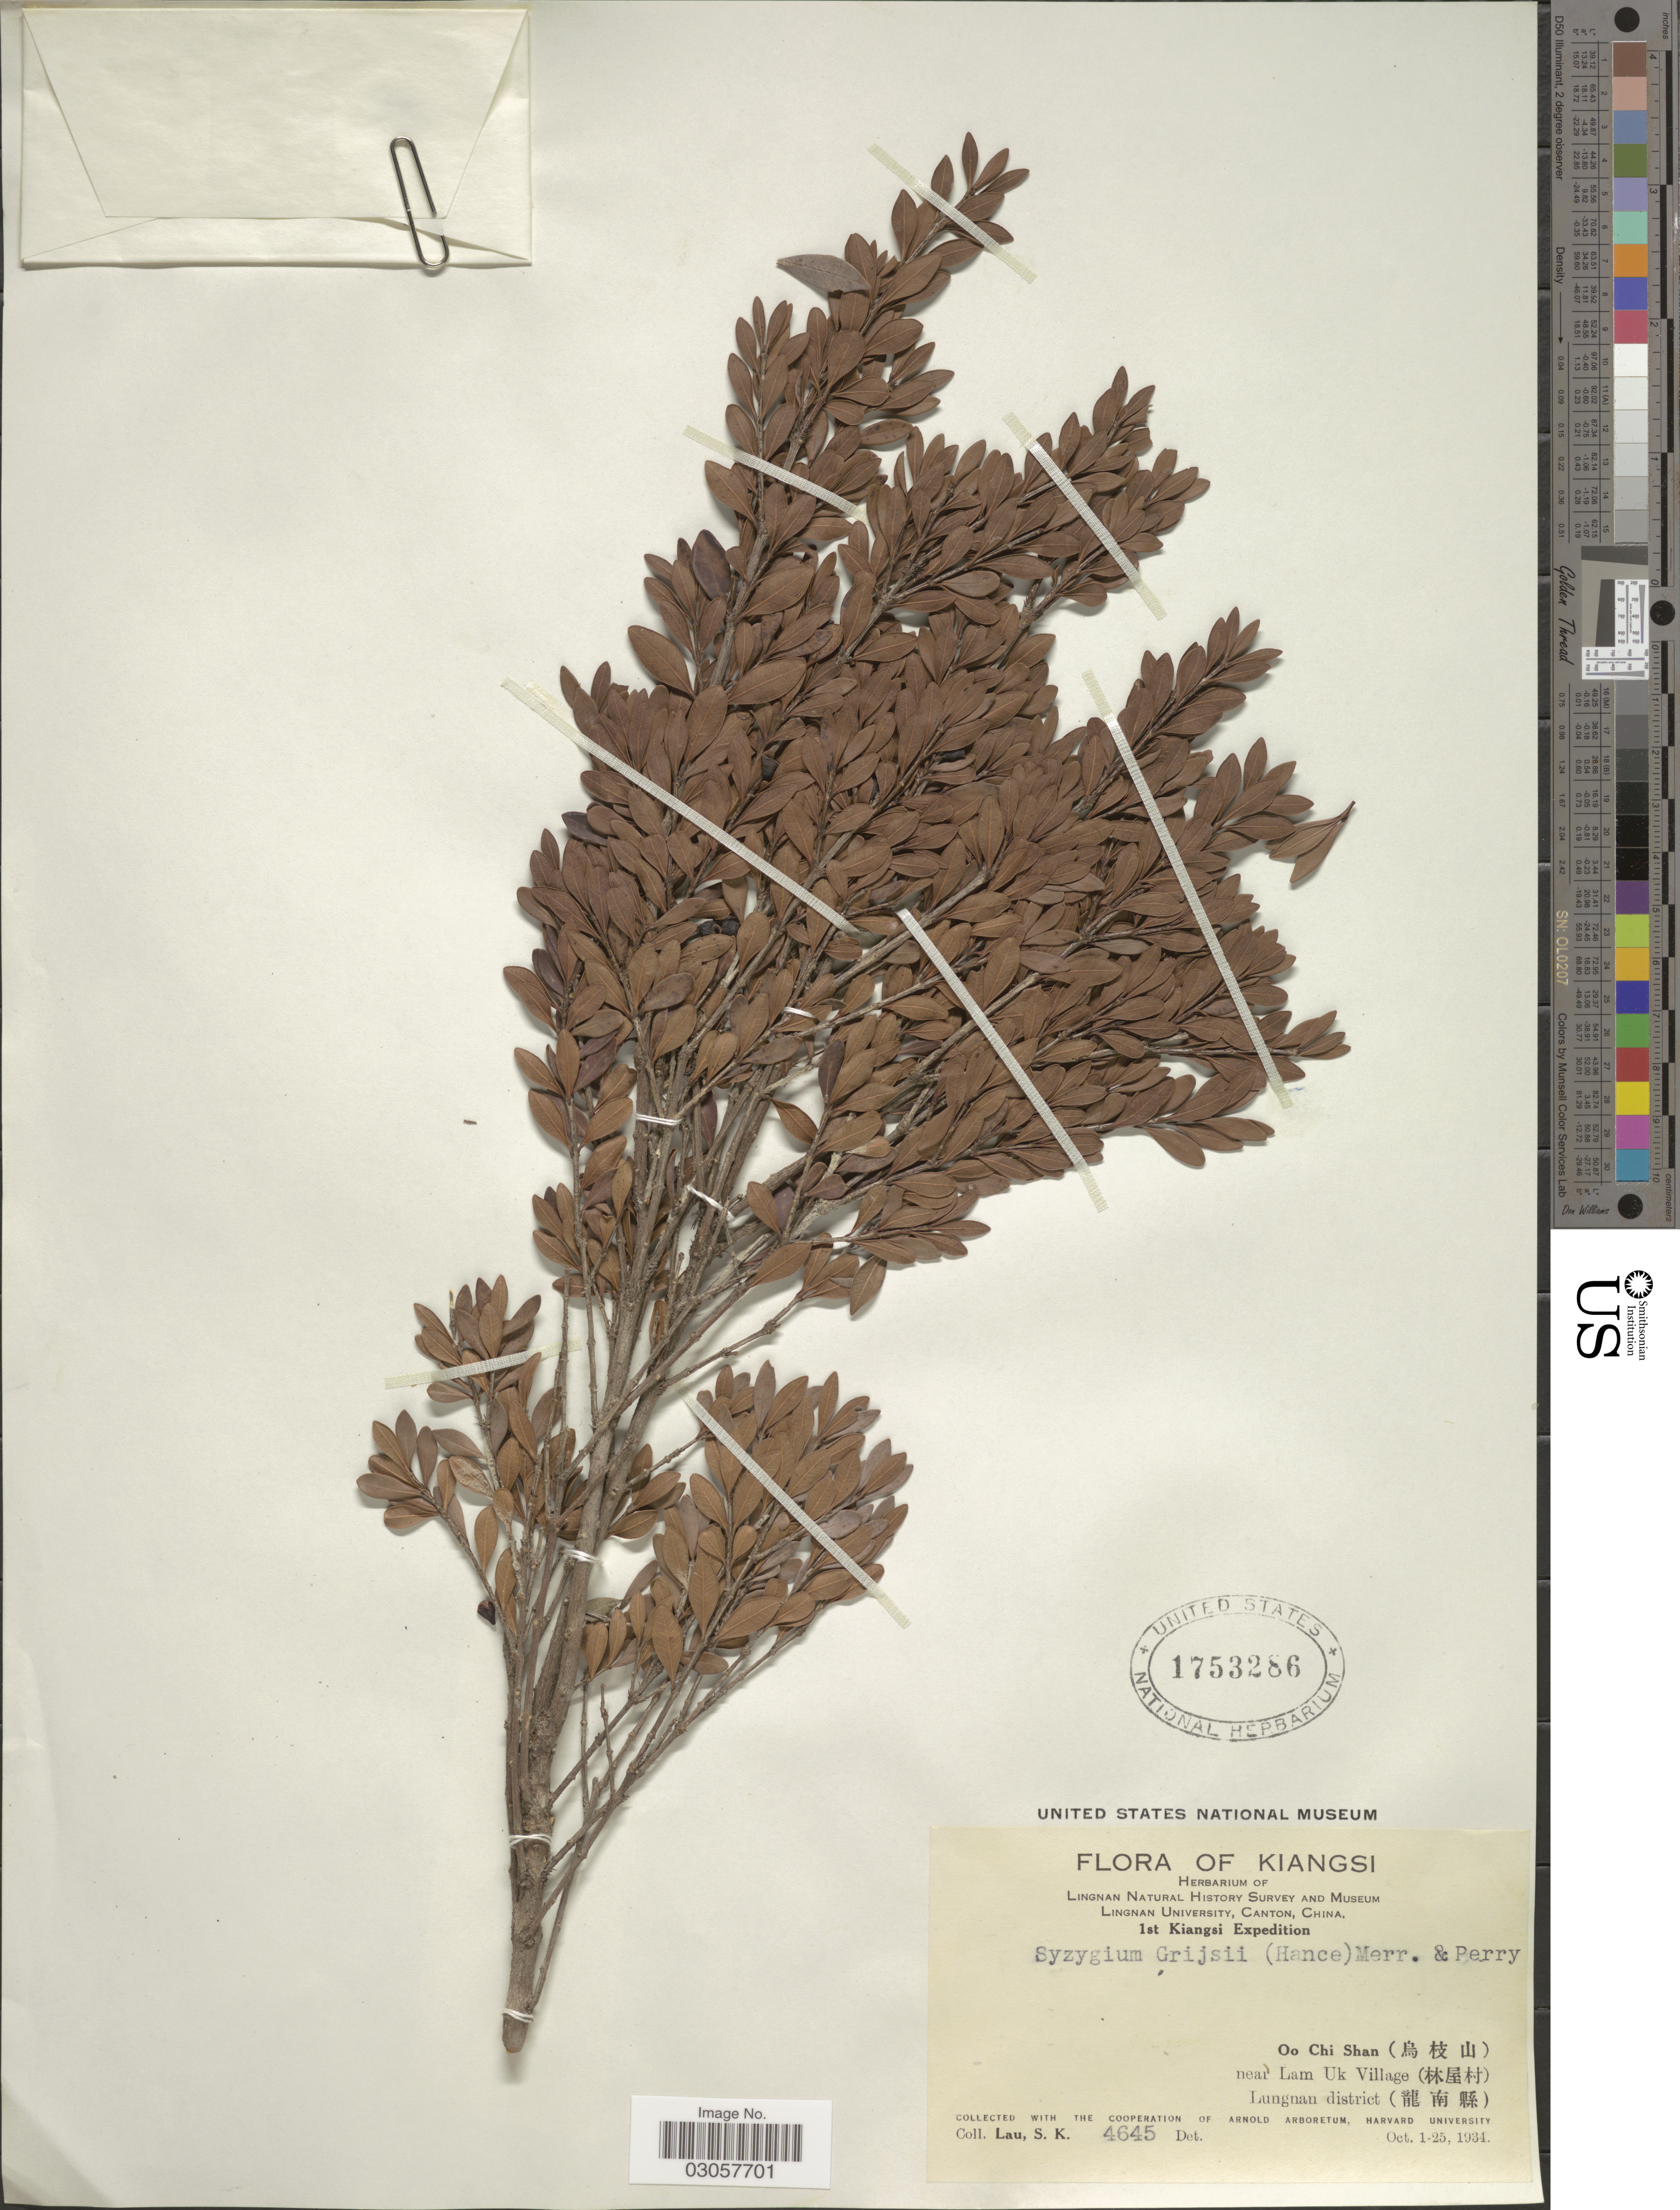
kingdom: Plantae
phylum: Tracheophyta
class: Magnoliopsida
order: Myrtales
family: Myrtaceae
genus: Syzygium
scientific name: Syzygium grijsii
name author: (Hance) Merr. & L.M. Perry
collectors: S. K. Lau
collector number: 4645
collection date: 1934-10-01/1934-10-25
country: China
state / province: Jiangxi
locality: Kiangsi. Oo Chi Shan (X). near Lam Uk Village (X). Lungnan district (X).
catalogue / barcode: US 1753286